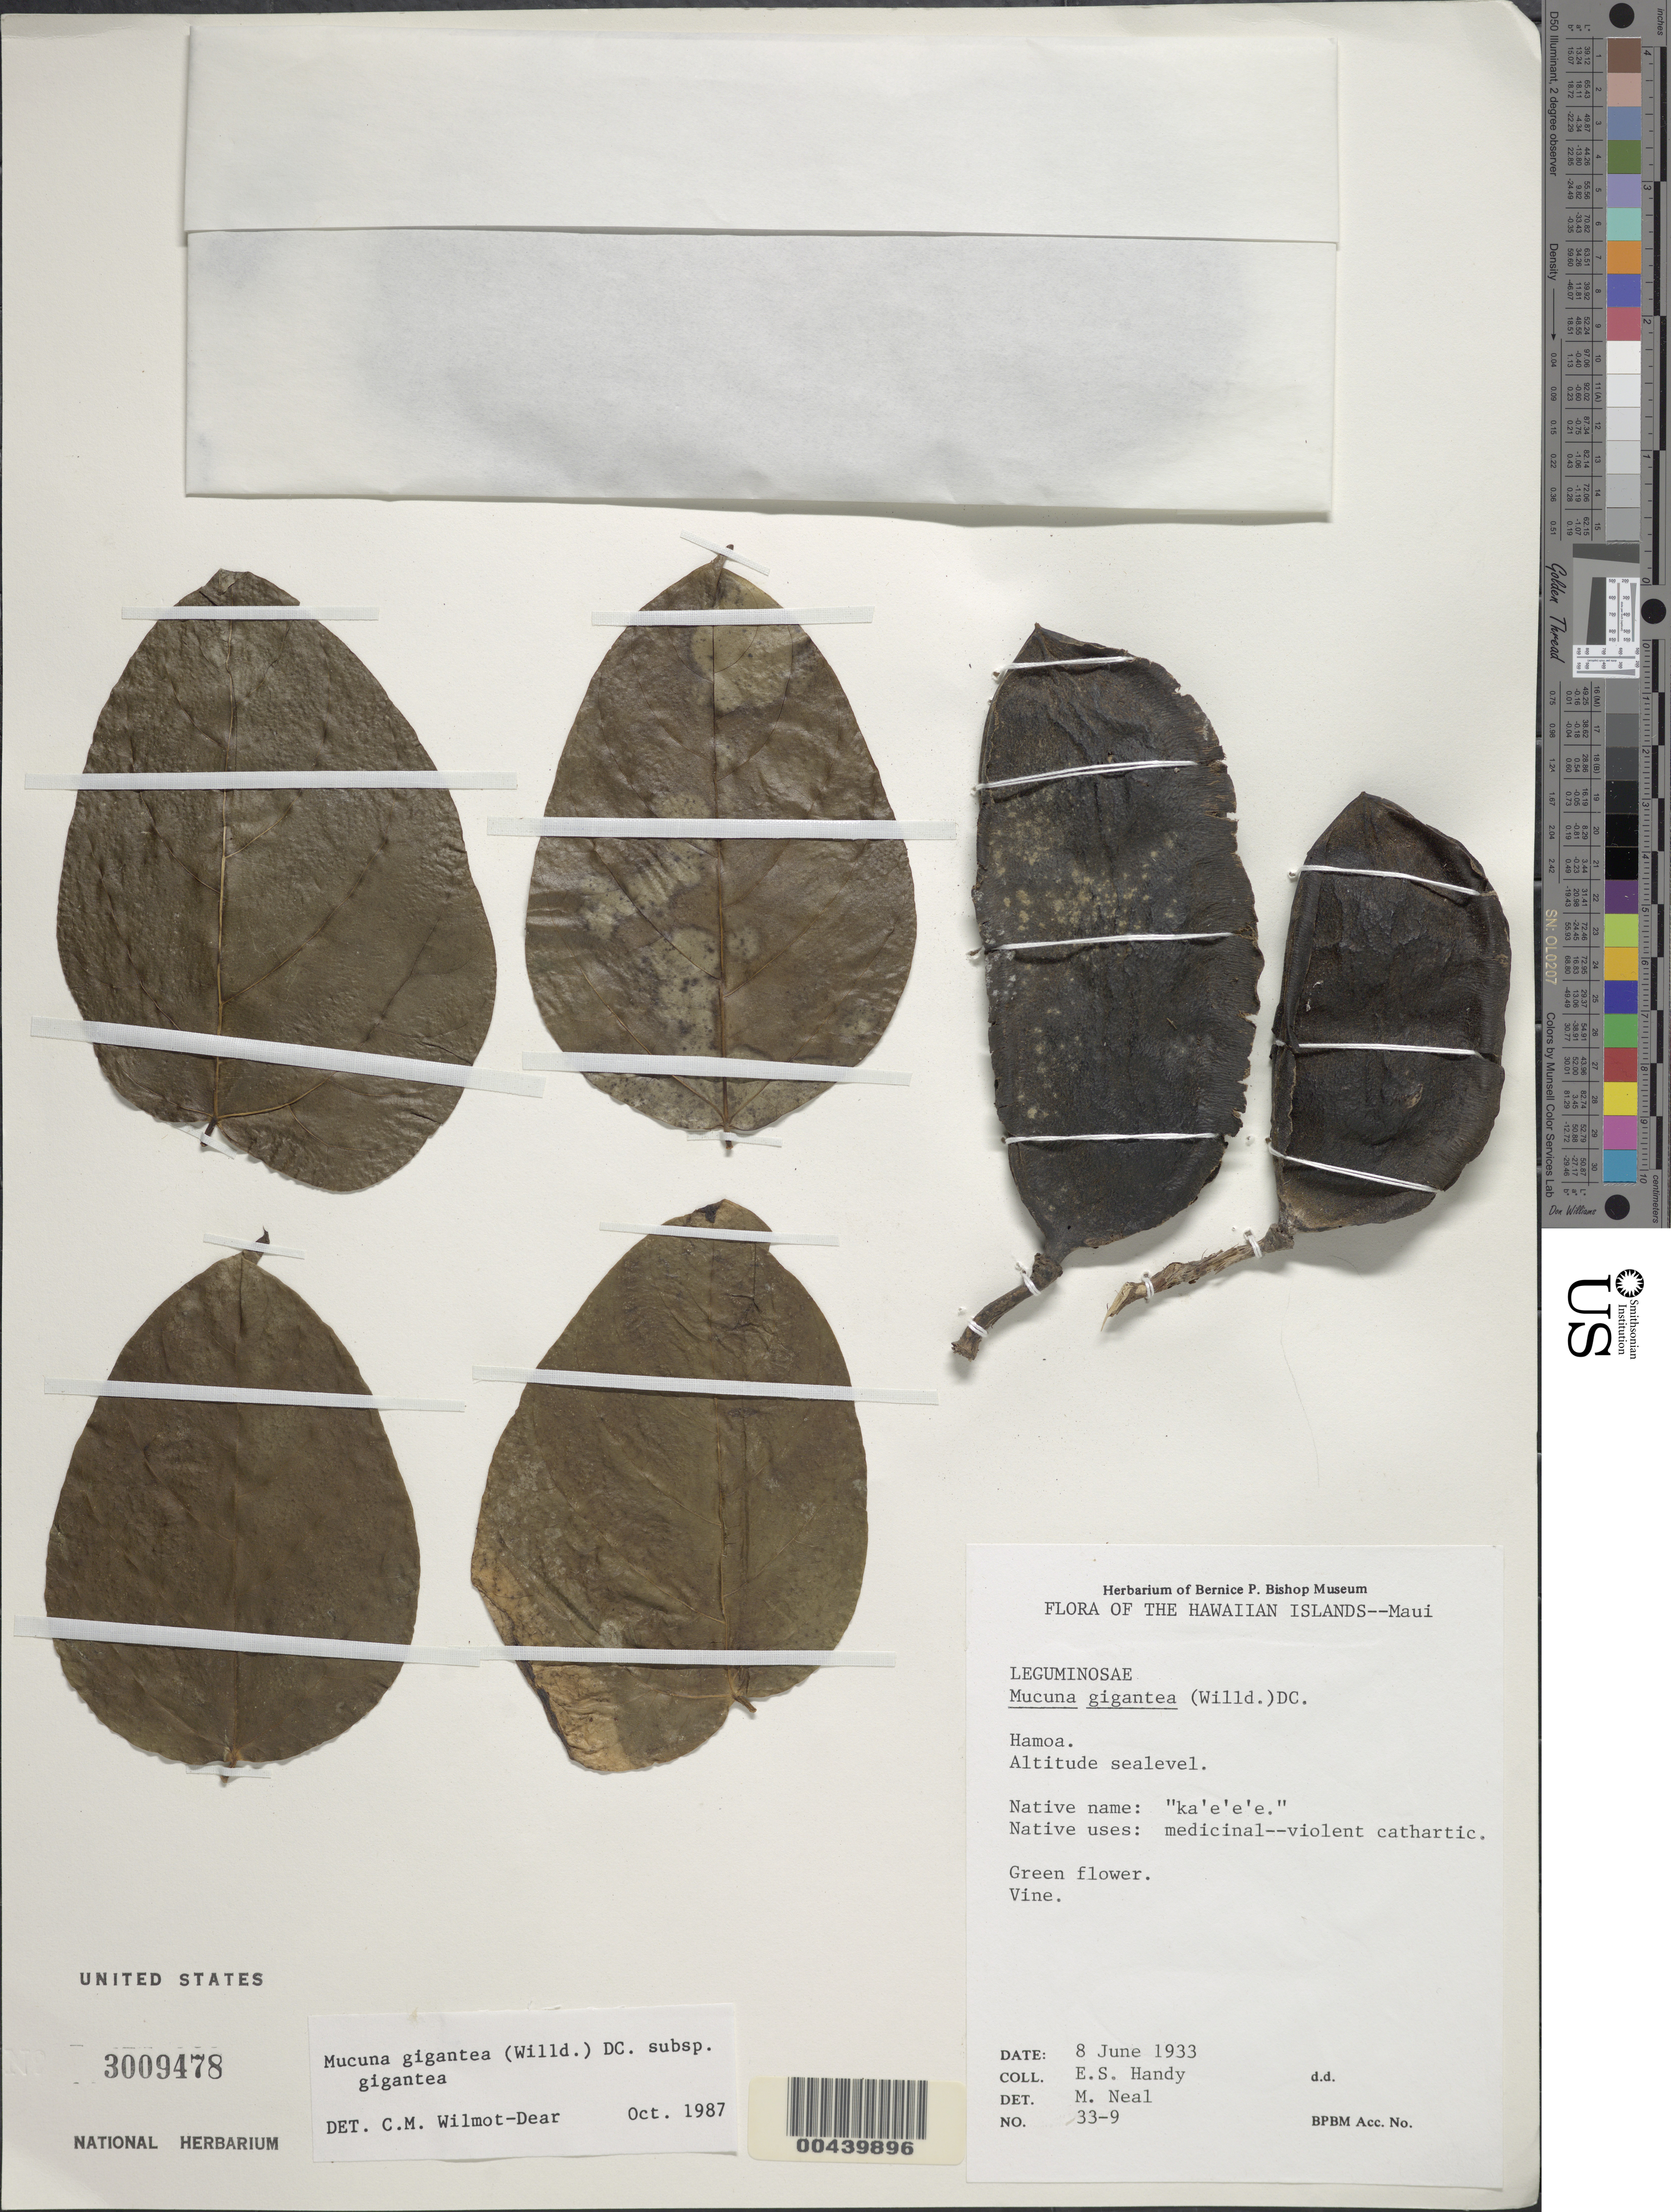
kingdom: Plantae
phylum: Tracheophyta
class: Magnoliopsida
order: Fabales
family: Fabaceae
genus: Mucuna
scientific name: Mucuna gigantea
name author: (Willd.) DC.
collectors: E. Handy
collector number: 33-9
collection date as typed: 8 Jun 1933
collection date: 1933-06-08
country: United States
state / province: Hawaii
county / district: Maui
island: Maui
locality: Hamoa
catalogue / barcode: US 3009478